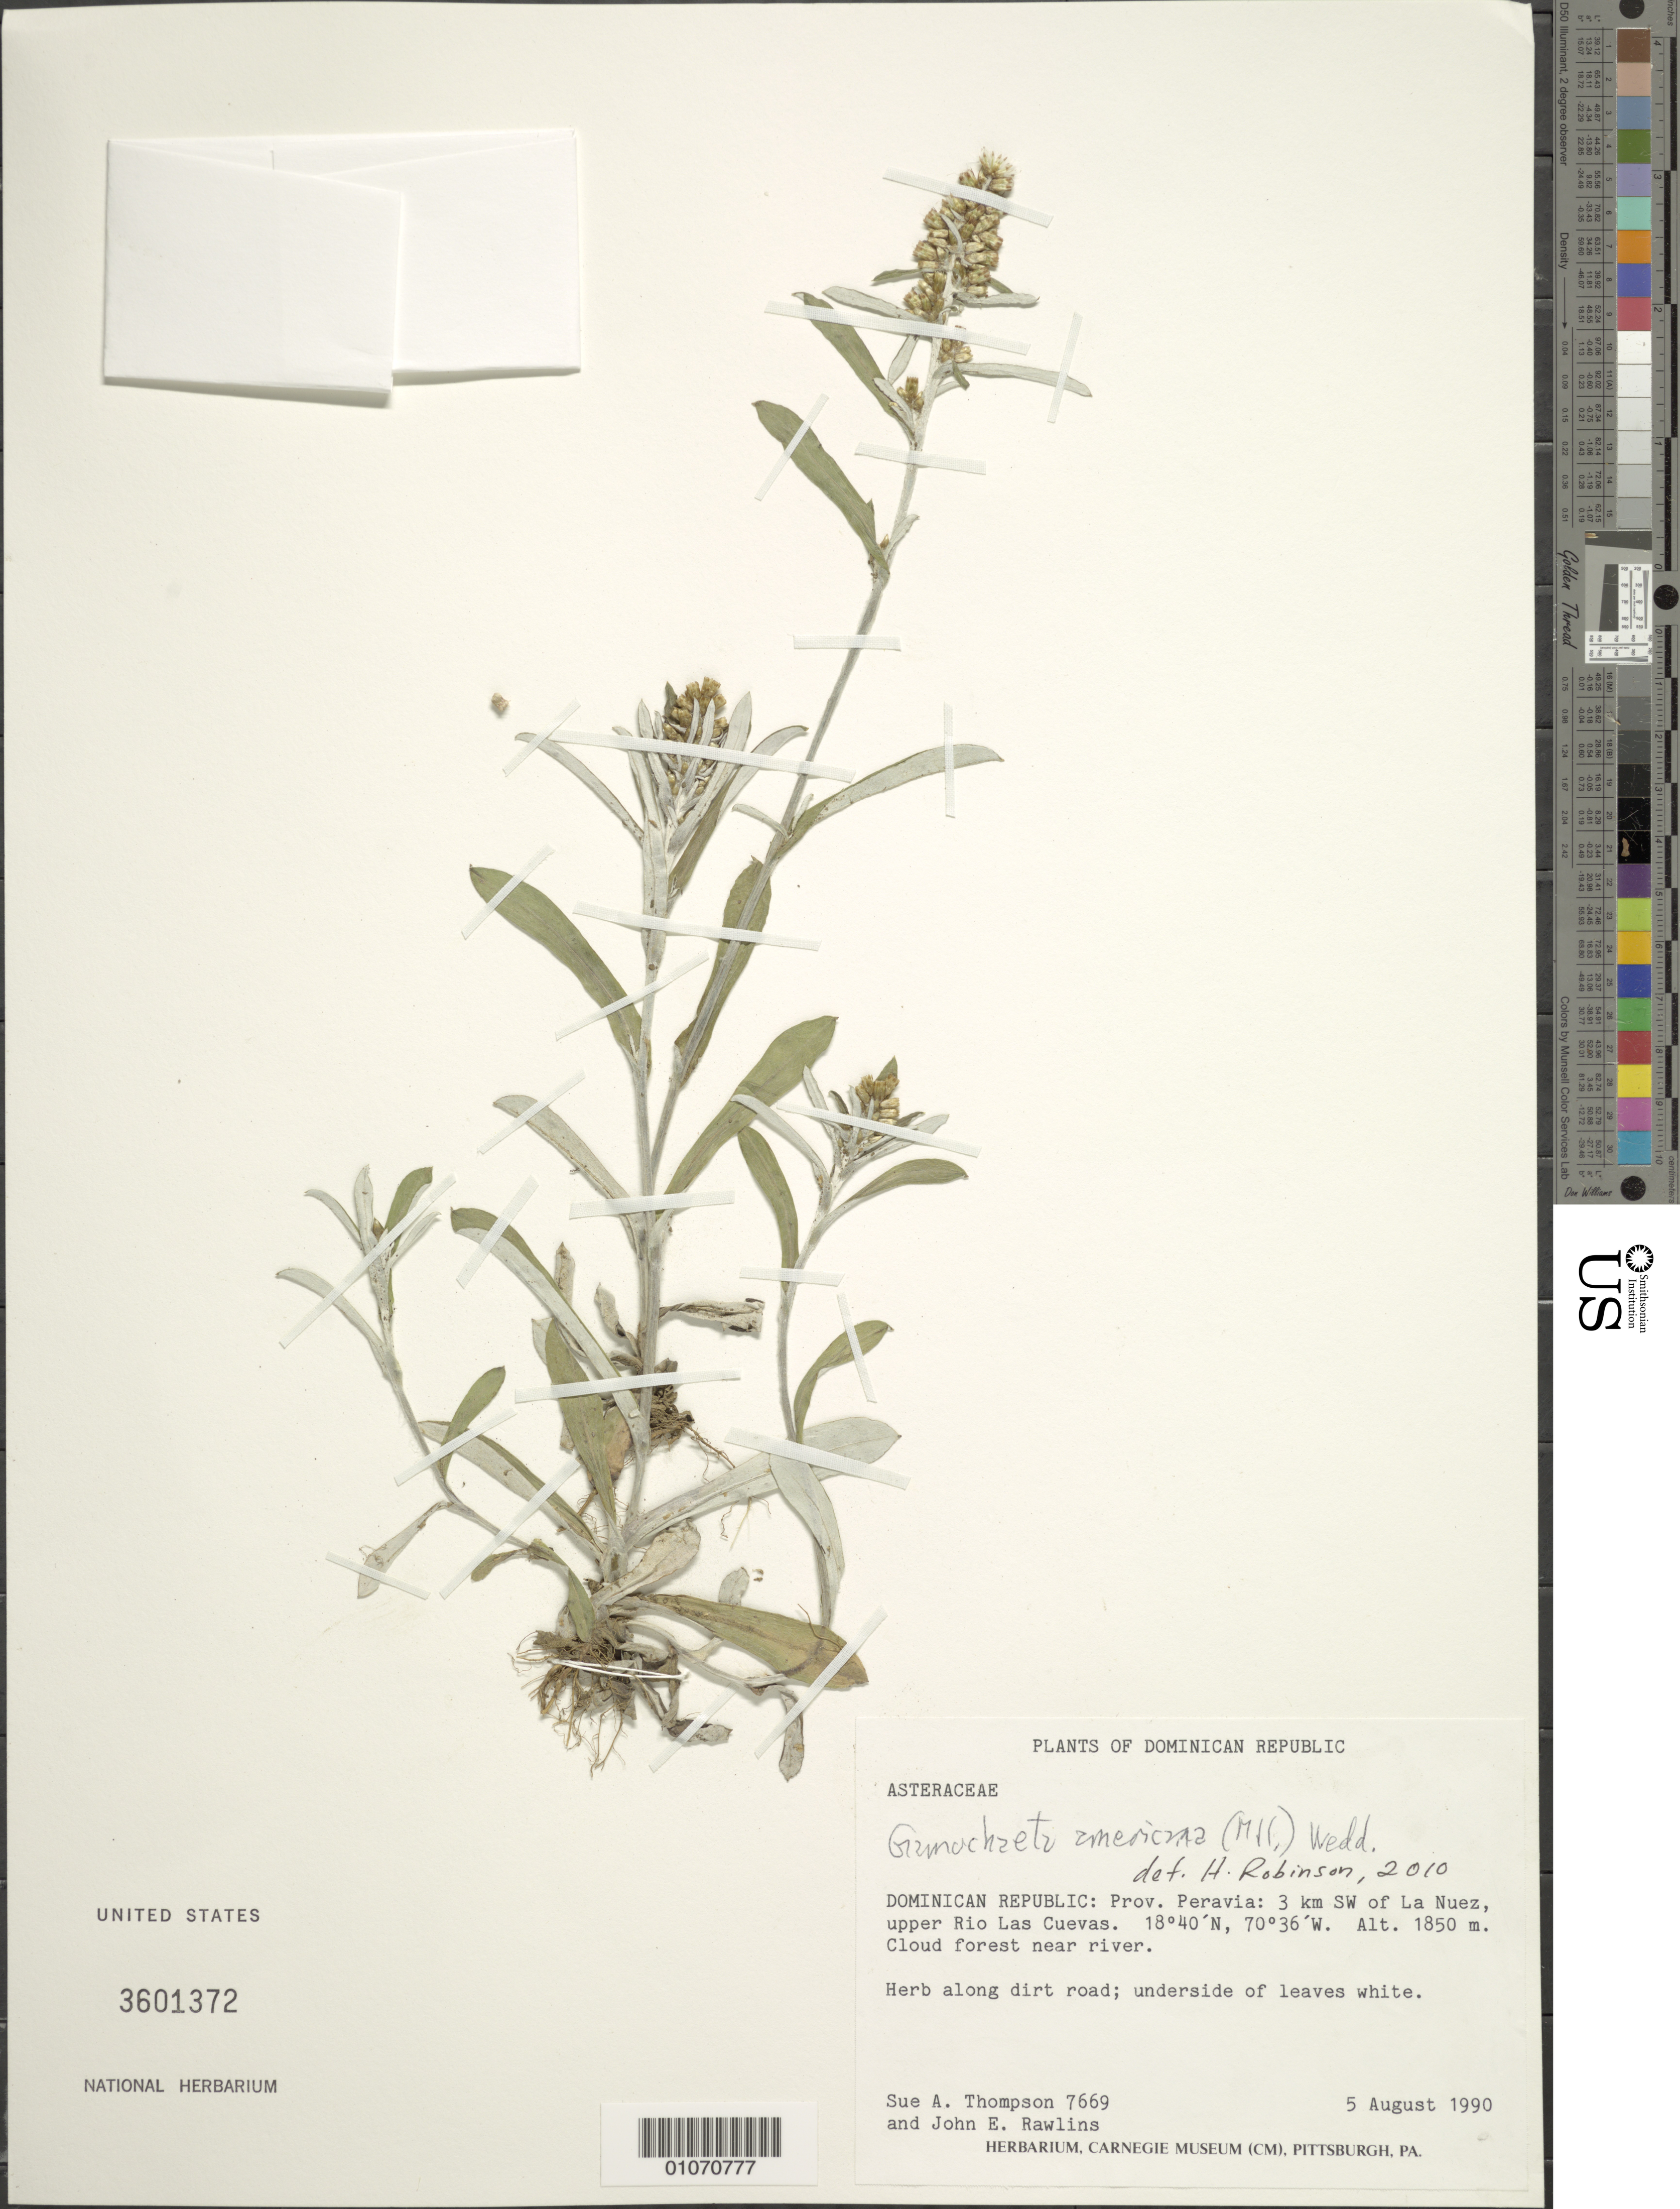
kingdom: Plantae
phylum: Tracheophyta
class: Magnoliopsida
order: Asterales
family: Asteraceae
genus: Gamochaeta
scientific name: Gamochaeta americana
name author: (Mill.) Wedd.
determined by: Robinson, Harold E., (US)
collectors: S. A. Thompson & J. Rawlins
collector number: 7669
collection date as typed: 05 Aug 1990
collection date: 1990-08-05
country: Dominican Republic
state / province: Peravia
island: Hispaniola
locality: La Nuez, 3 km SW of; upper Rio Las Cuevas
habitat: Cloud forest near river; along a dirt road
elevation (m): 1850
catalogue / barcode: US 3601372